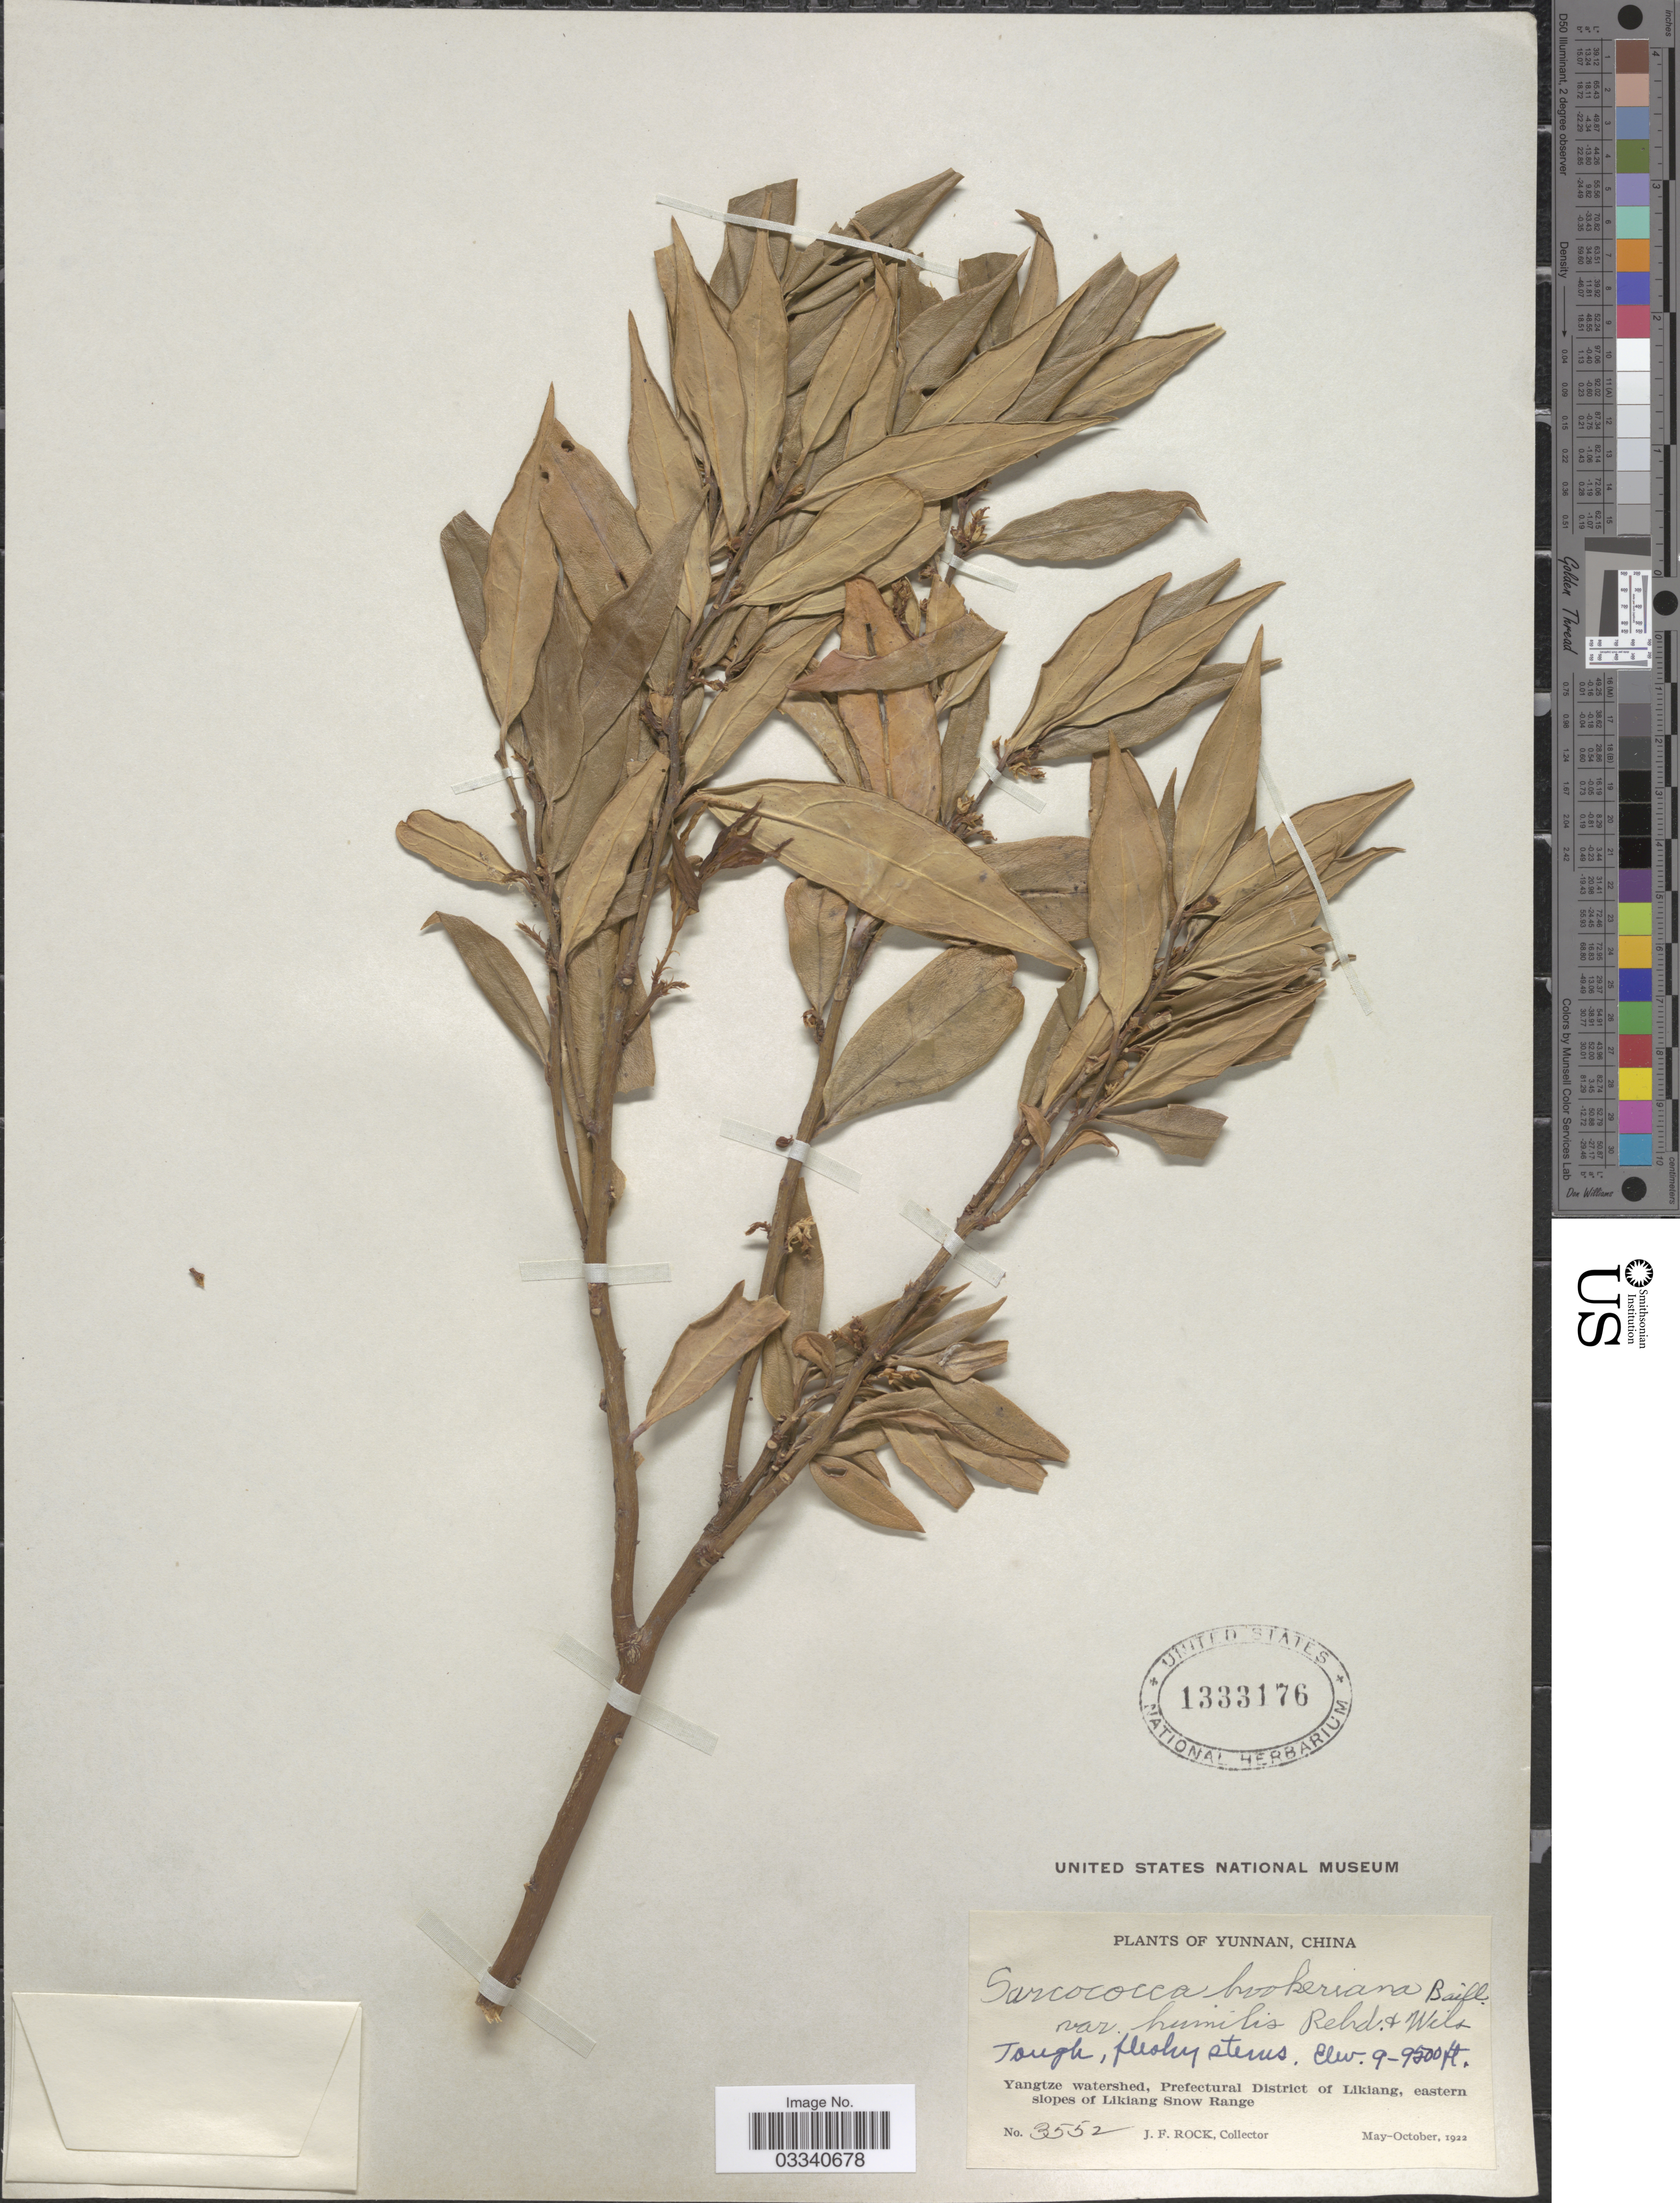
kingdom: Plantae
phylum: Tracheophyta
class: Magnoliopsida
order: Buxales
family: Buxaceae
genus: Sarcococca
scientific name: Sarcococca hookeriana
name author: Baill.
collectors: J. Rock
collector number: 3552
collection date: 1922-05/1922-10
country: China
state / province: Yunnan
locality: Yangtze watershed, Prefectural District of Likiang, eastern slopes of Likiang Snow Range.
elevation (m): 2743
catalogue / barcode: US 1333176